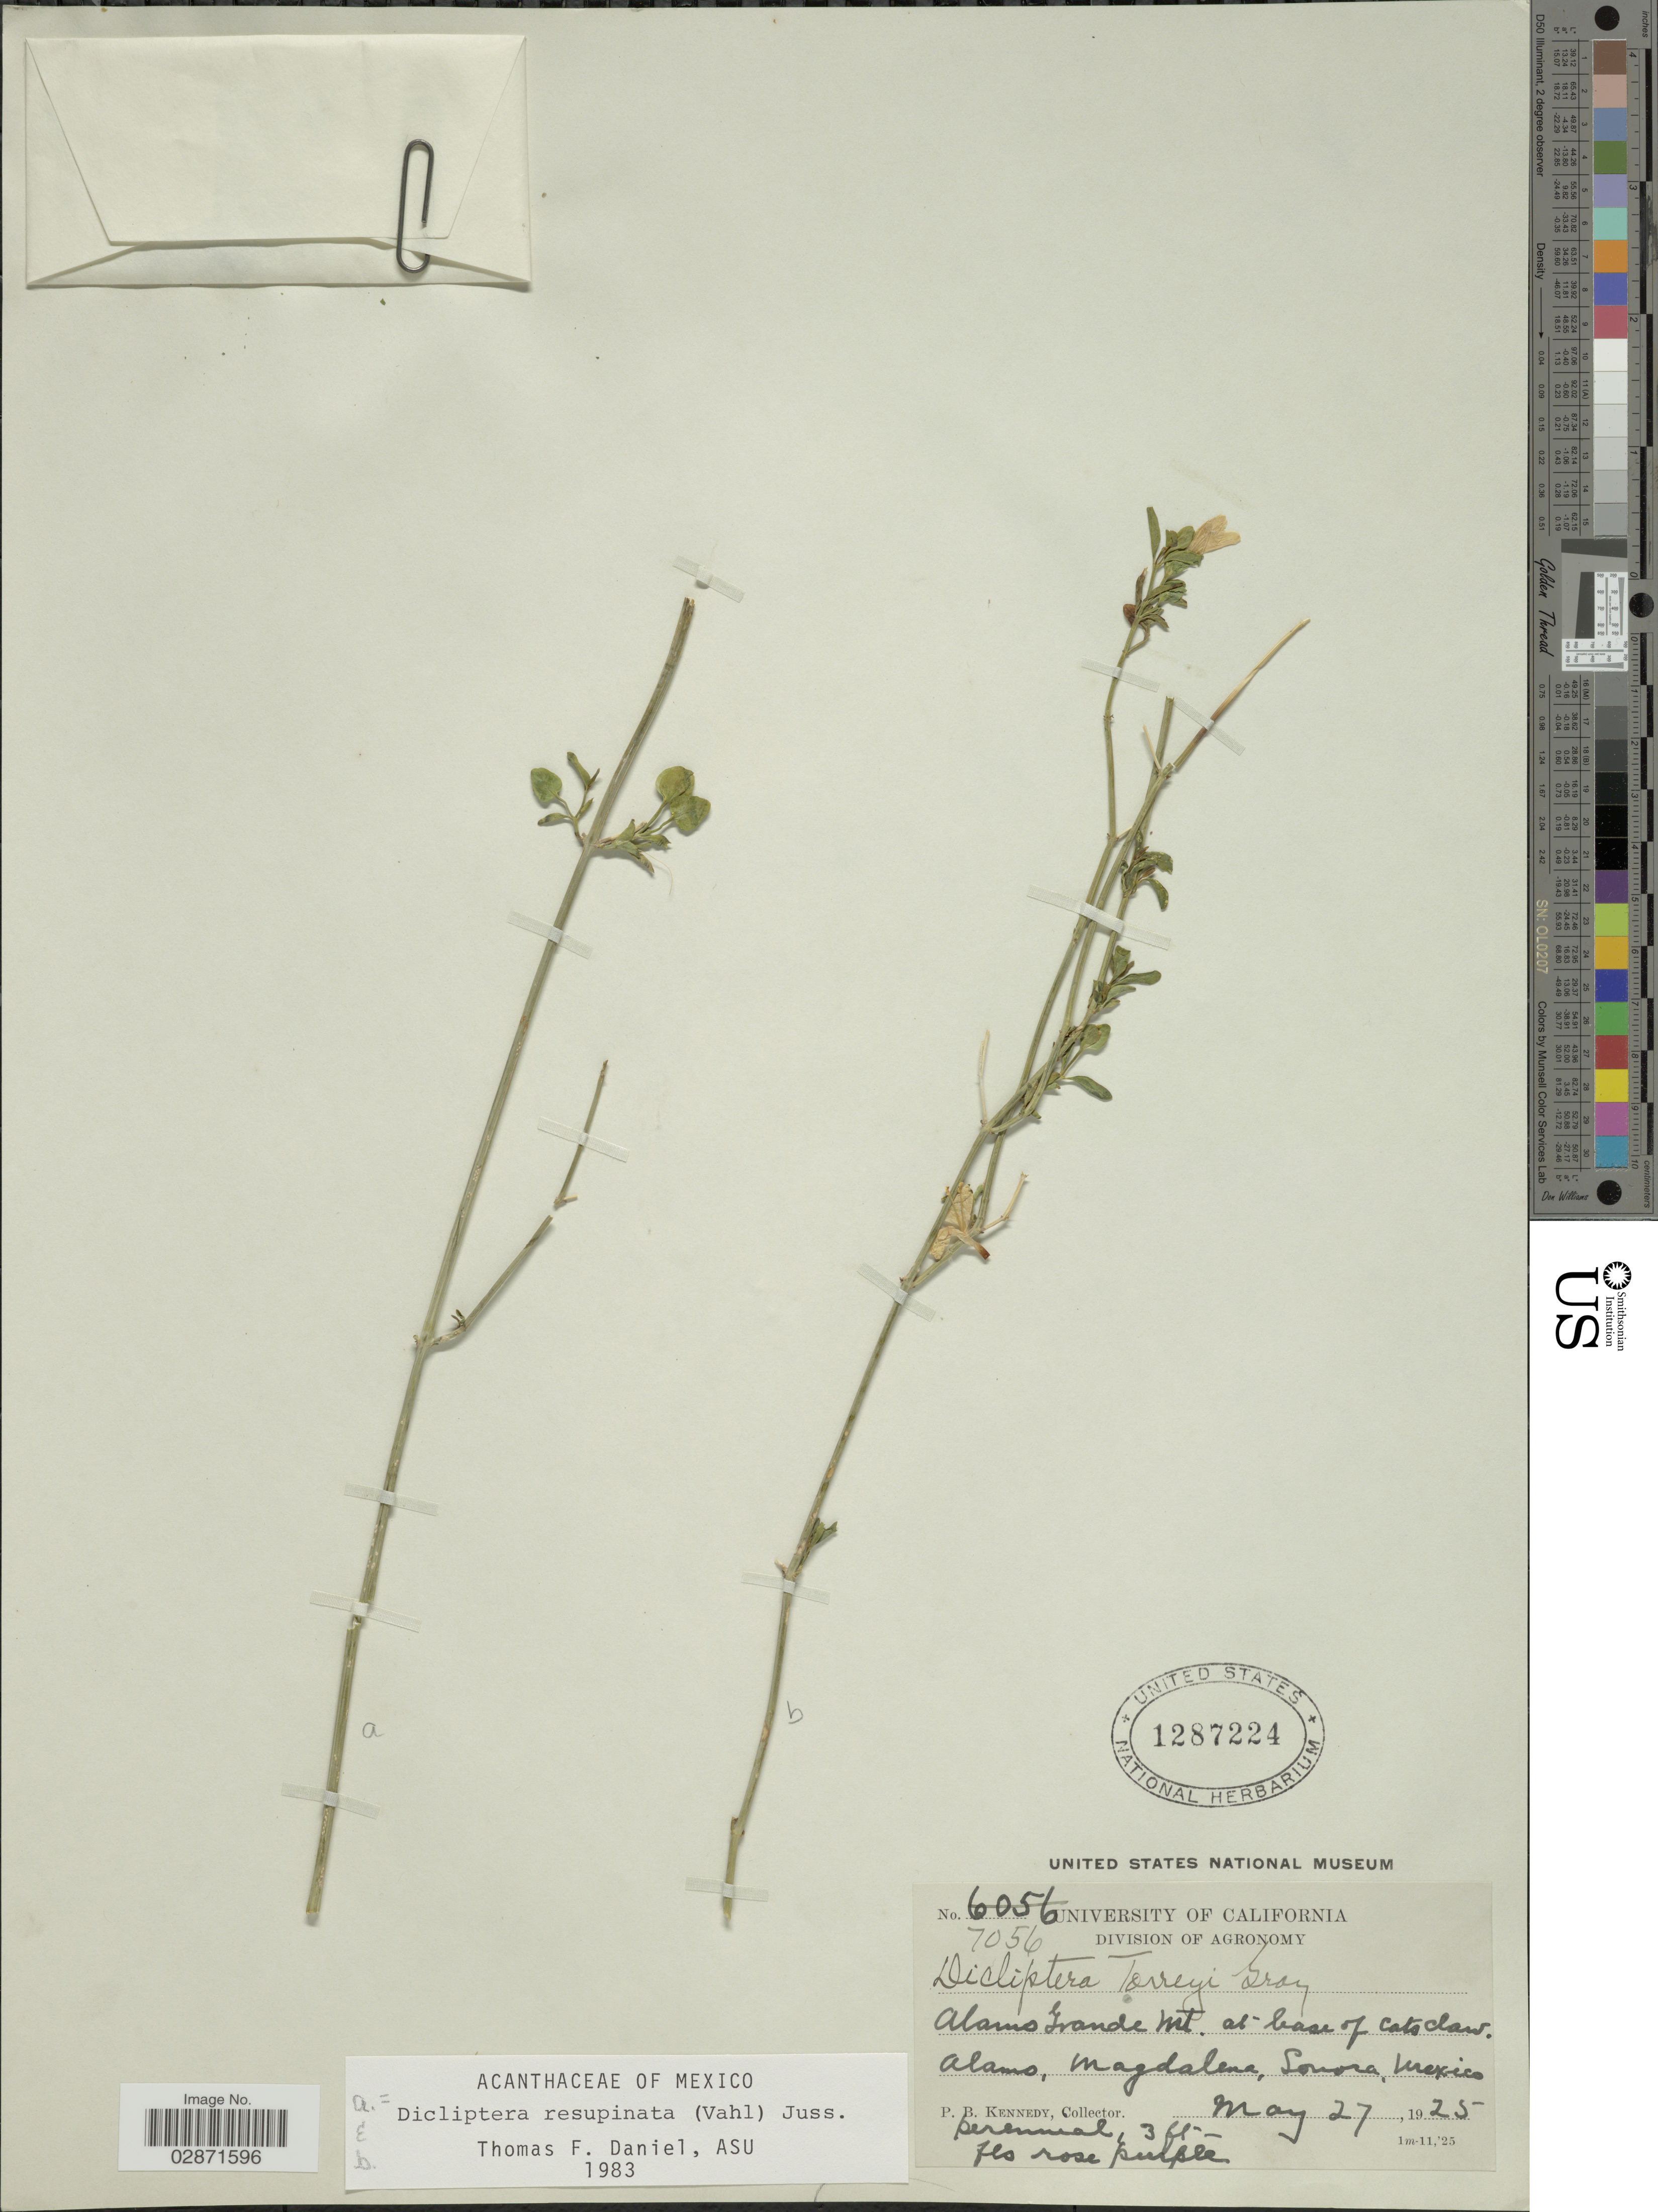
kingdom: Plantae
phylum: Tracheophyta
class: Magnoliopsida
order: Lamiales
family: Acanthaceae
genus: Dicliptera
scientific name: Dicliptera resupinata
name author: (Vahl) Juss.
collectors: P. B. Kennedy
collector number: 7056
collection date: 1925-05-27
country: Mexico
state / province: Sonora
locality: Alamos Grande Mt. at base of Catsclaw, Alamos, Magdalena, Sonora.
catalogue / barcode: US 1287224